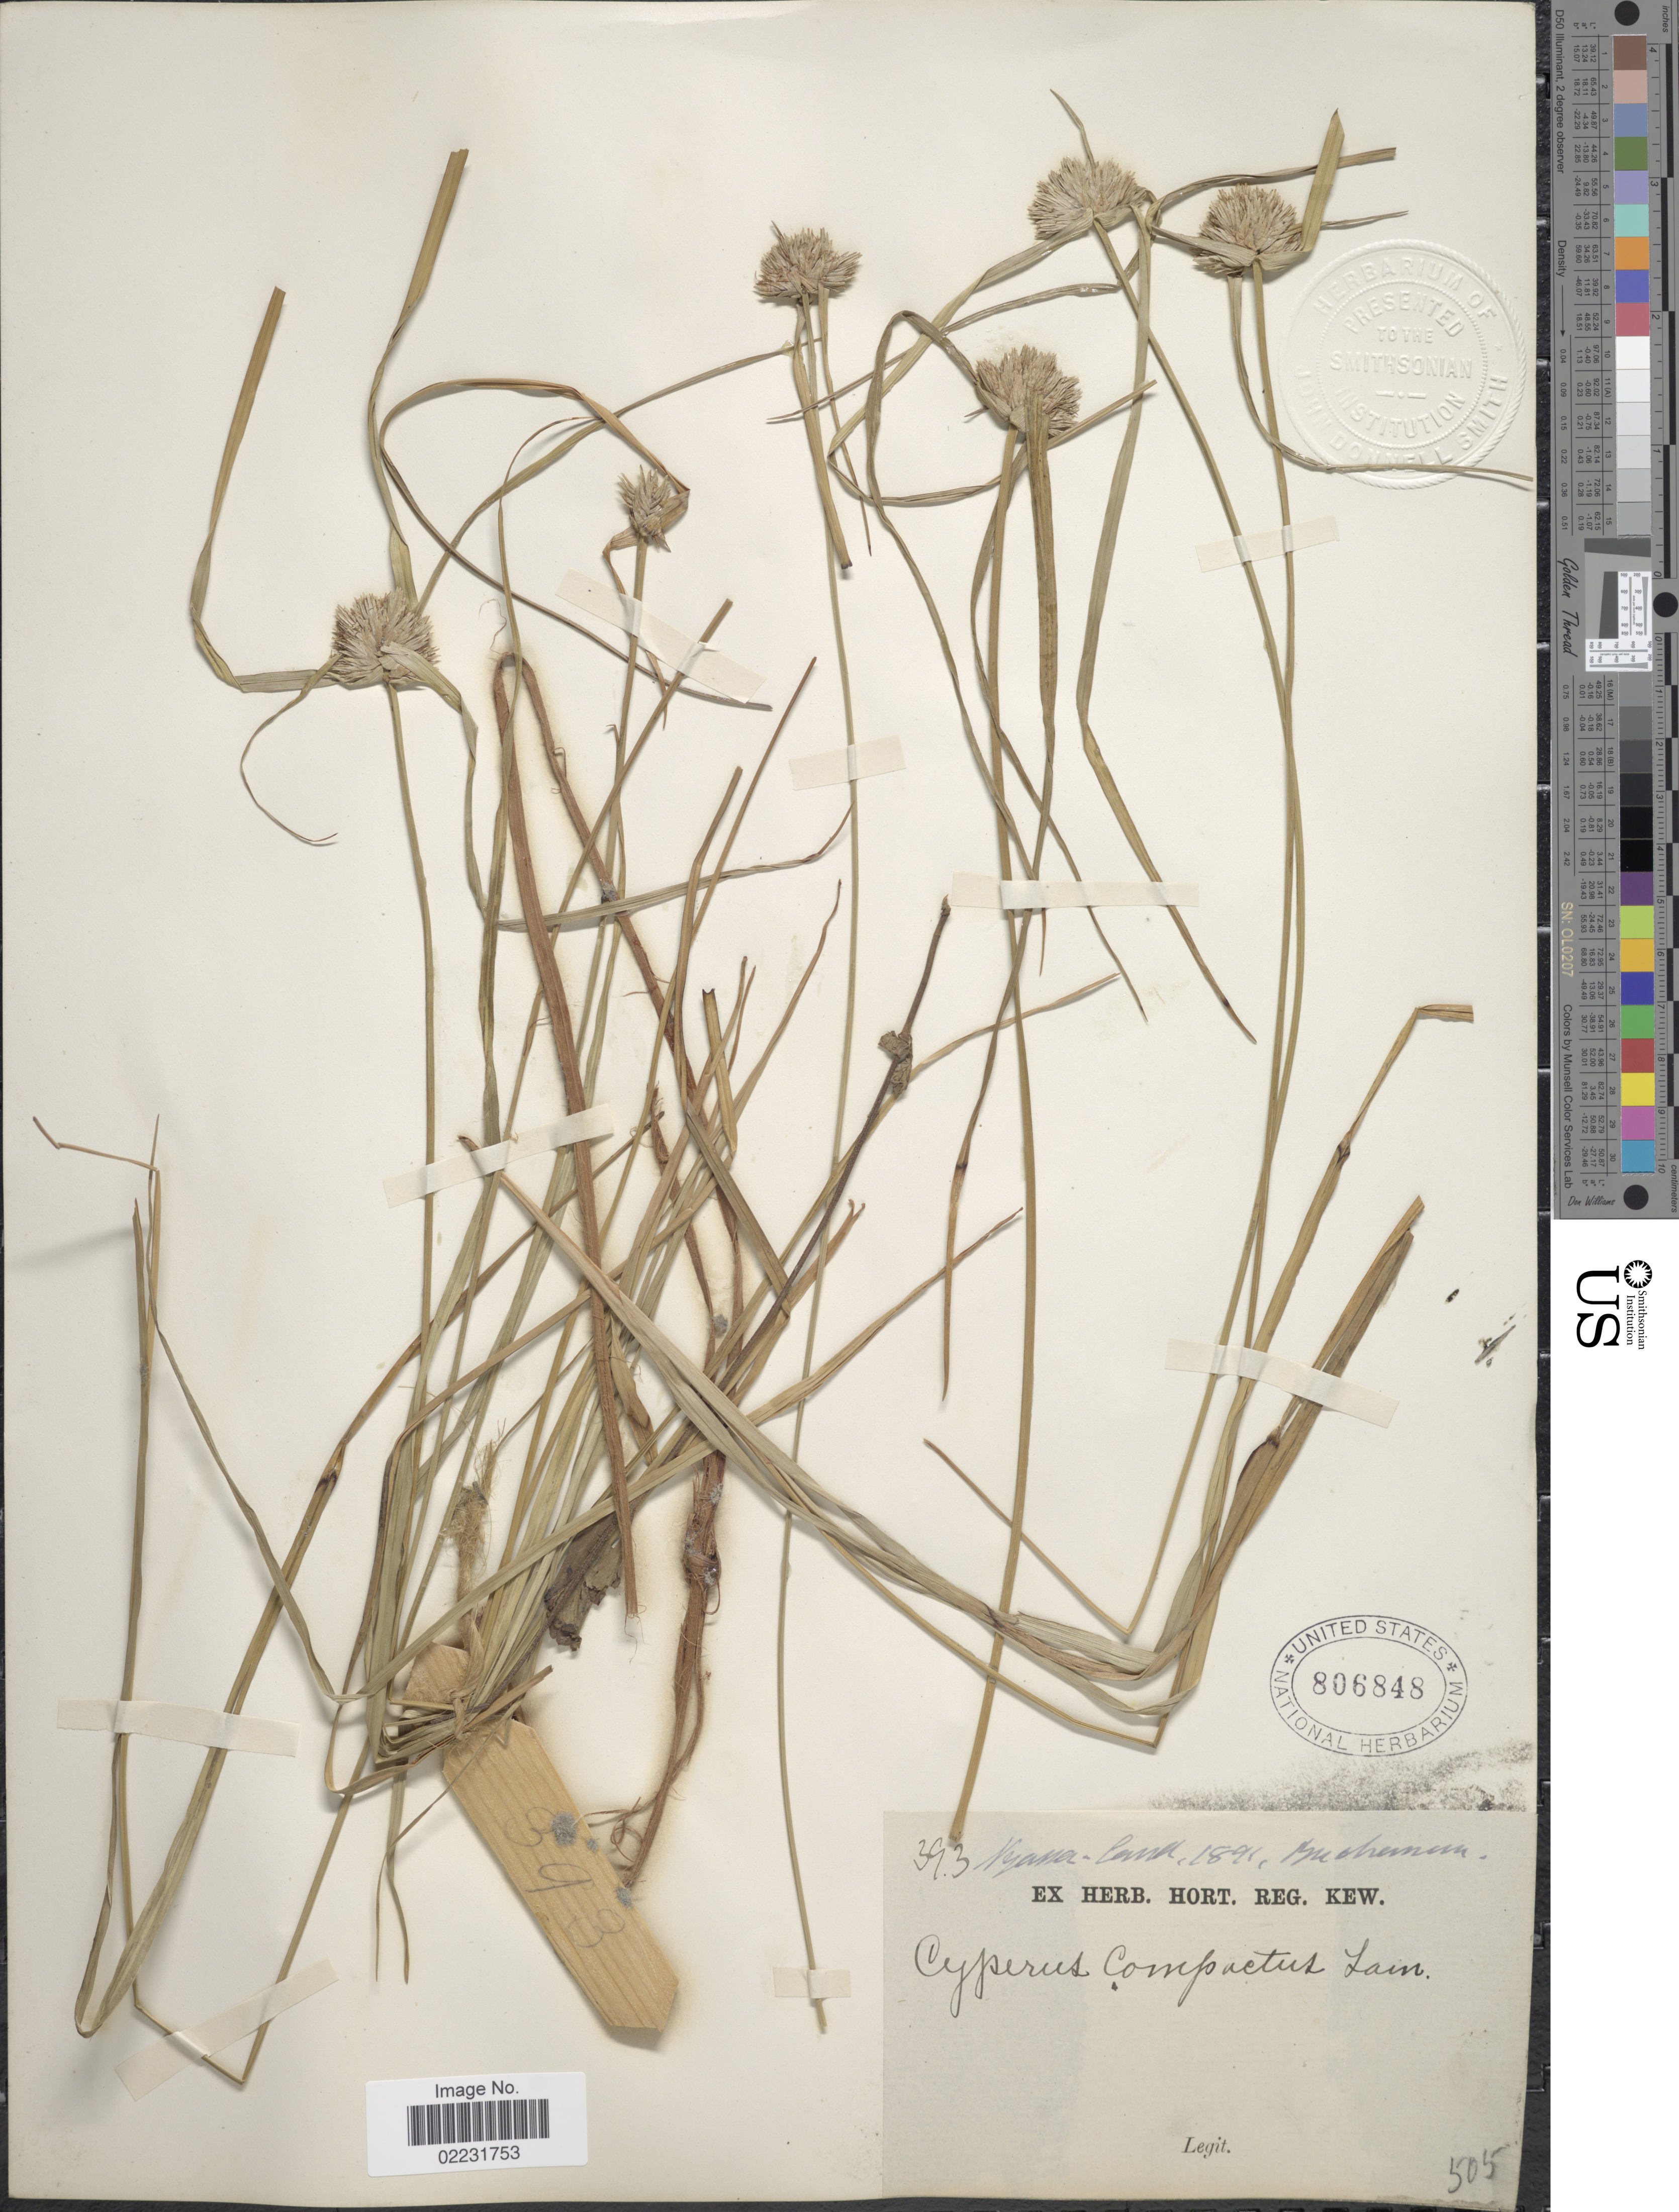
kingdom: Plantae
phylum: Tracheophyta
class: Liliopsida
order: Poales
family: Cyperaceae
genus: Cyperus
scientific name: Cyperus obtusiflorus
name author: Vahl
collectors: -. Buchanan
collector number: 393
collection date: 1891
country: Malawi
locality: Nyassa-land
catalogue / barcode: US 806848